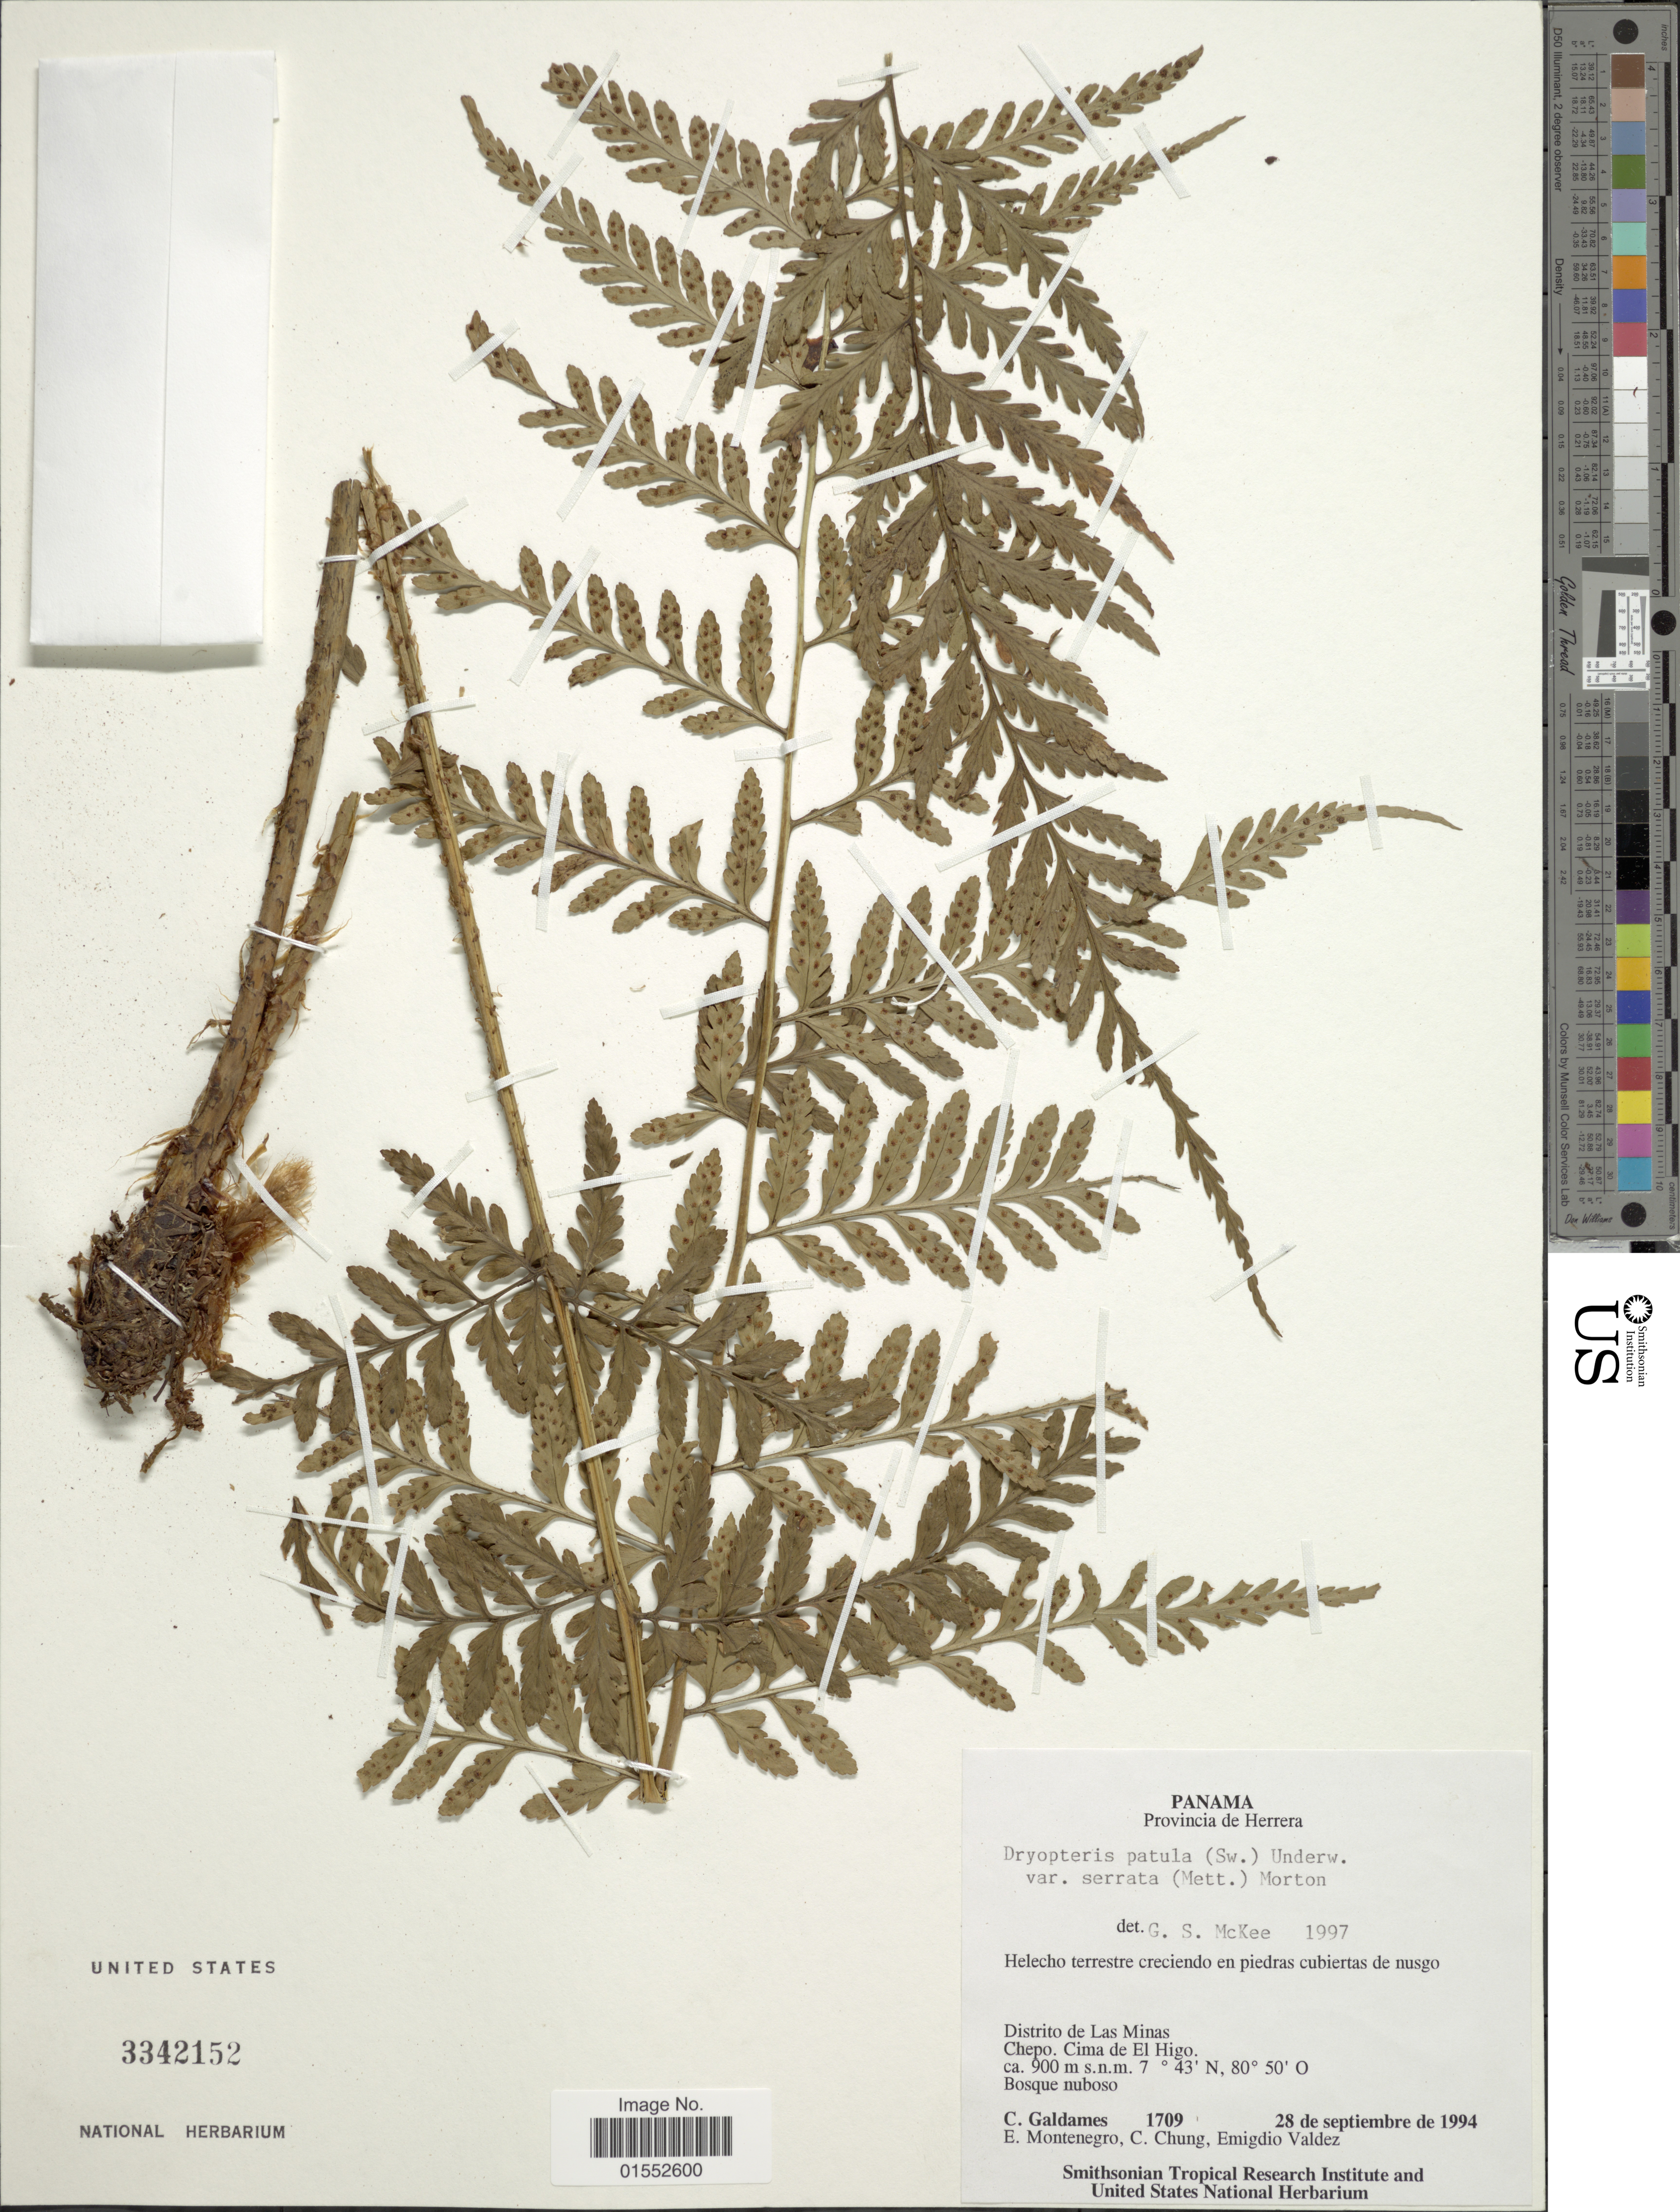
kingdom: Plantae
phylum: Tracheophyta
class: Polypodiopsida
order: Polypodiales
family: Dryopteridaceae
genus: Dryopteris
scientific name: Dryopteris patula var. serrata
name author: (Mett.) C.V. Morton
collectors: C. Galdames, E. Montenegro, C. Chung & E. Valdez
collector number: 1709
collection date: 1994-09-28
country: Panama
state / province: Herrera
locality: Distrito de Las Minas, Chepo, Cima de El Higo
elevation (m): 900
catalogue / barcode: US 3342152